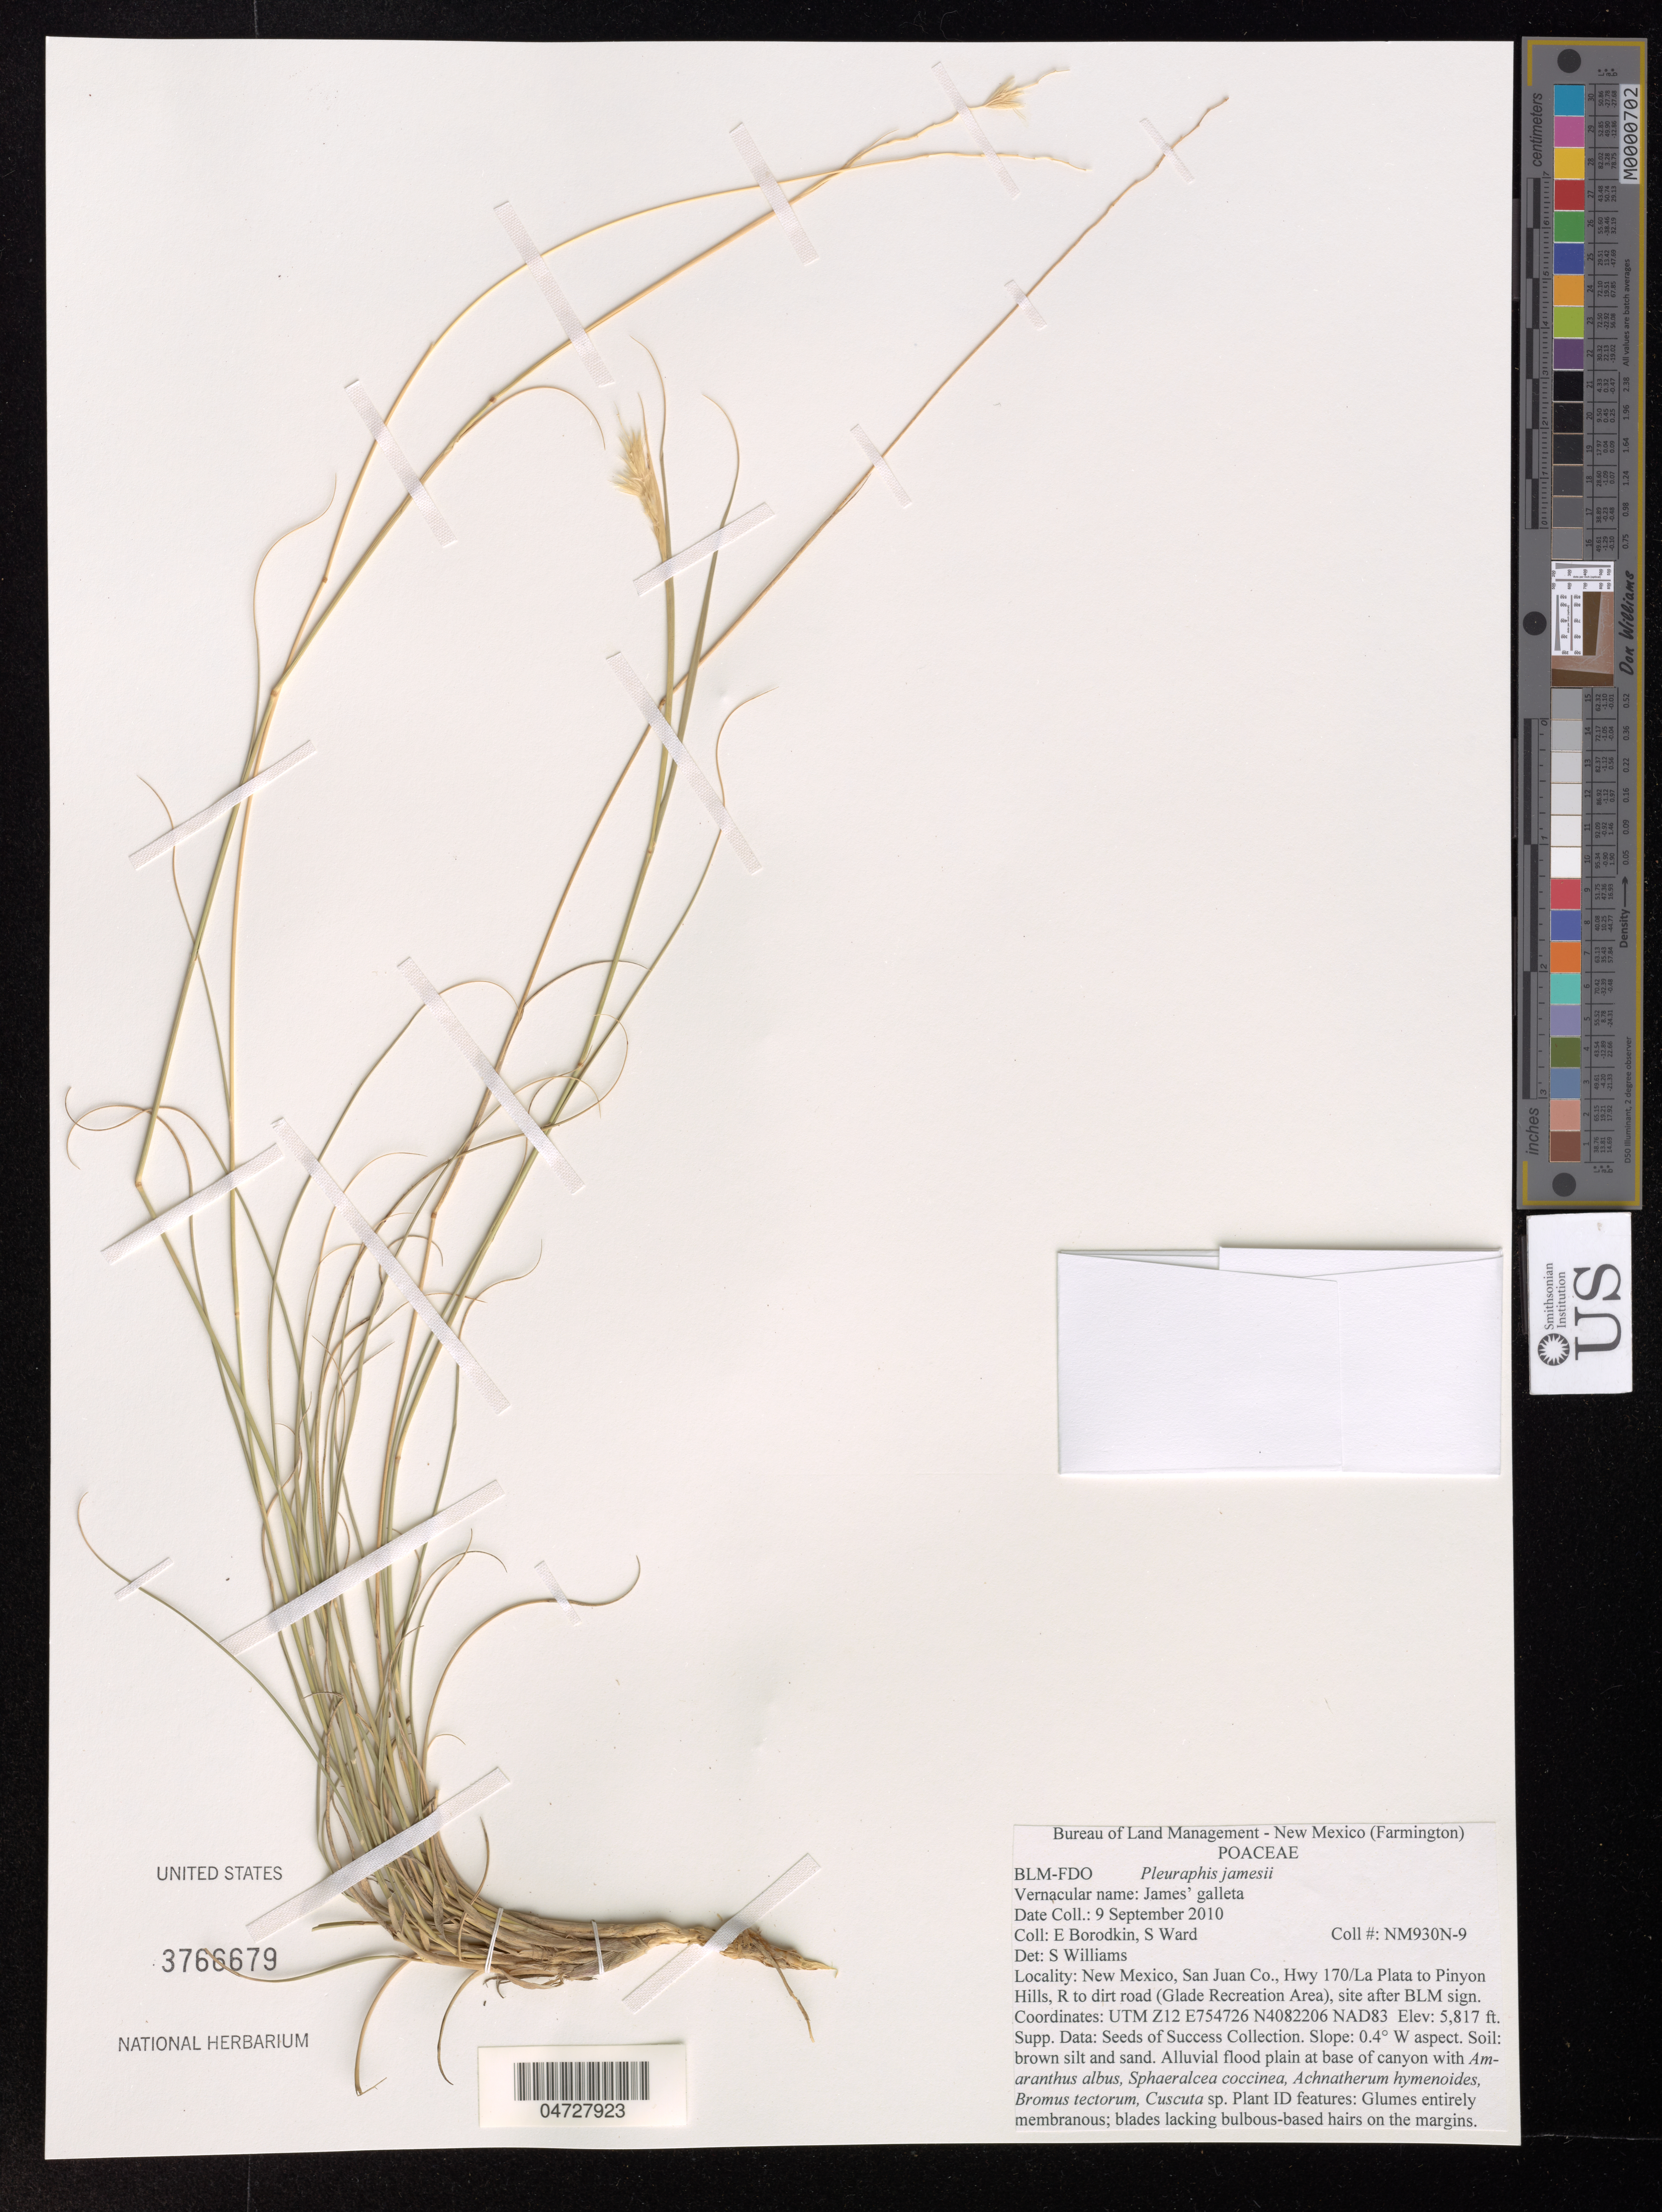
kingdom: Plantae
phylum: Tracheophyta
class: Liliopsida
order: Poales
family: Poaceae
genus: Pleuraphis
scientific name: Pleuraphis jamesii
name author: Torr.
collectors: E. Borodkin & S. Ward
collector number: NM930N-9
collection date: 2010-09-09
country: United States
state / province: New Mexico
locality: San Juan Co., Hwy 170/La Plata to Pinyon Hills, R to dirt road (Glade Recreation Area), site after BLM sign.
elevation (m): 1773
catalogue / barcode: US 3766679